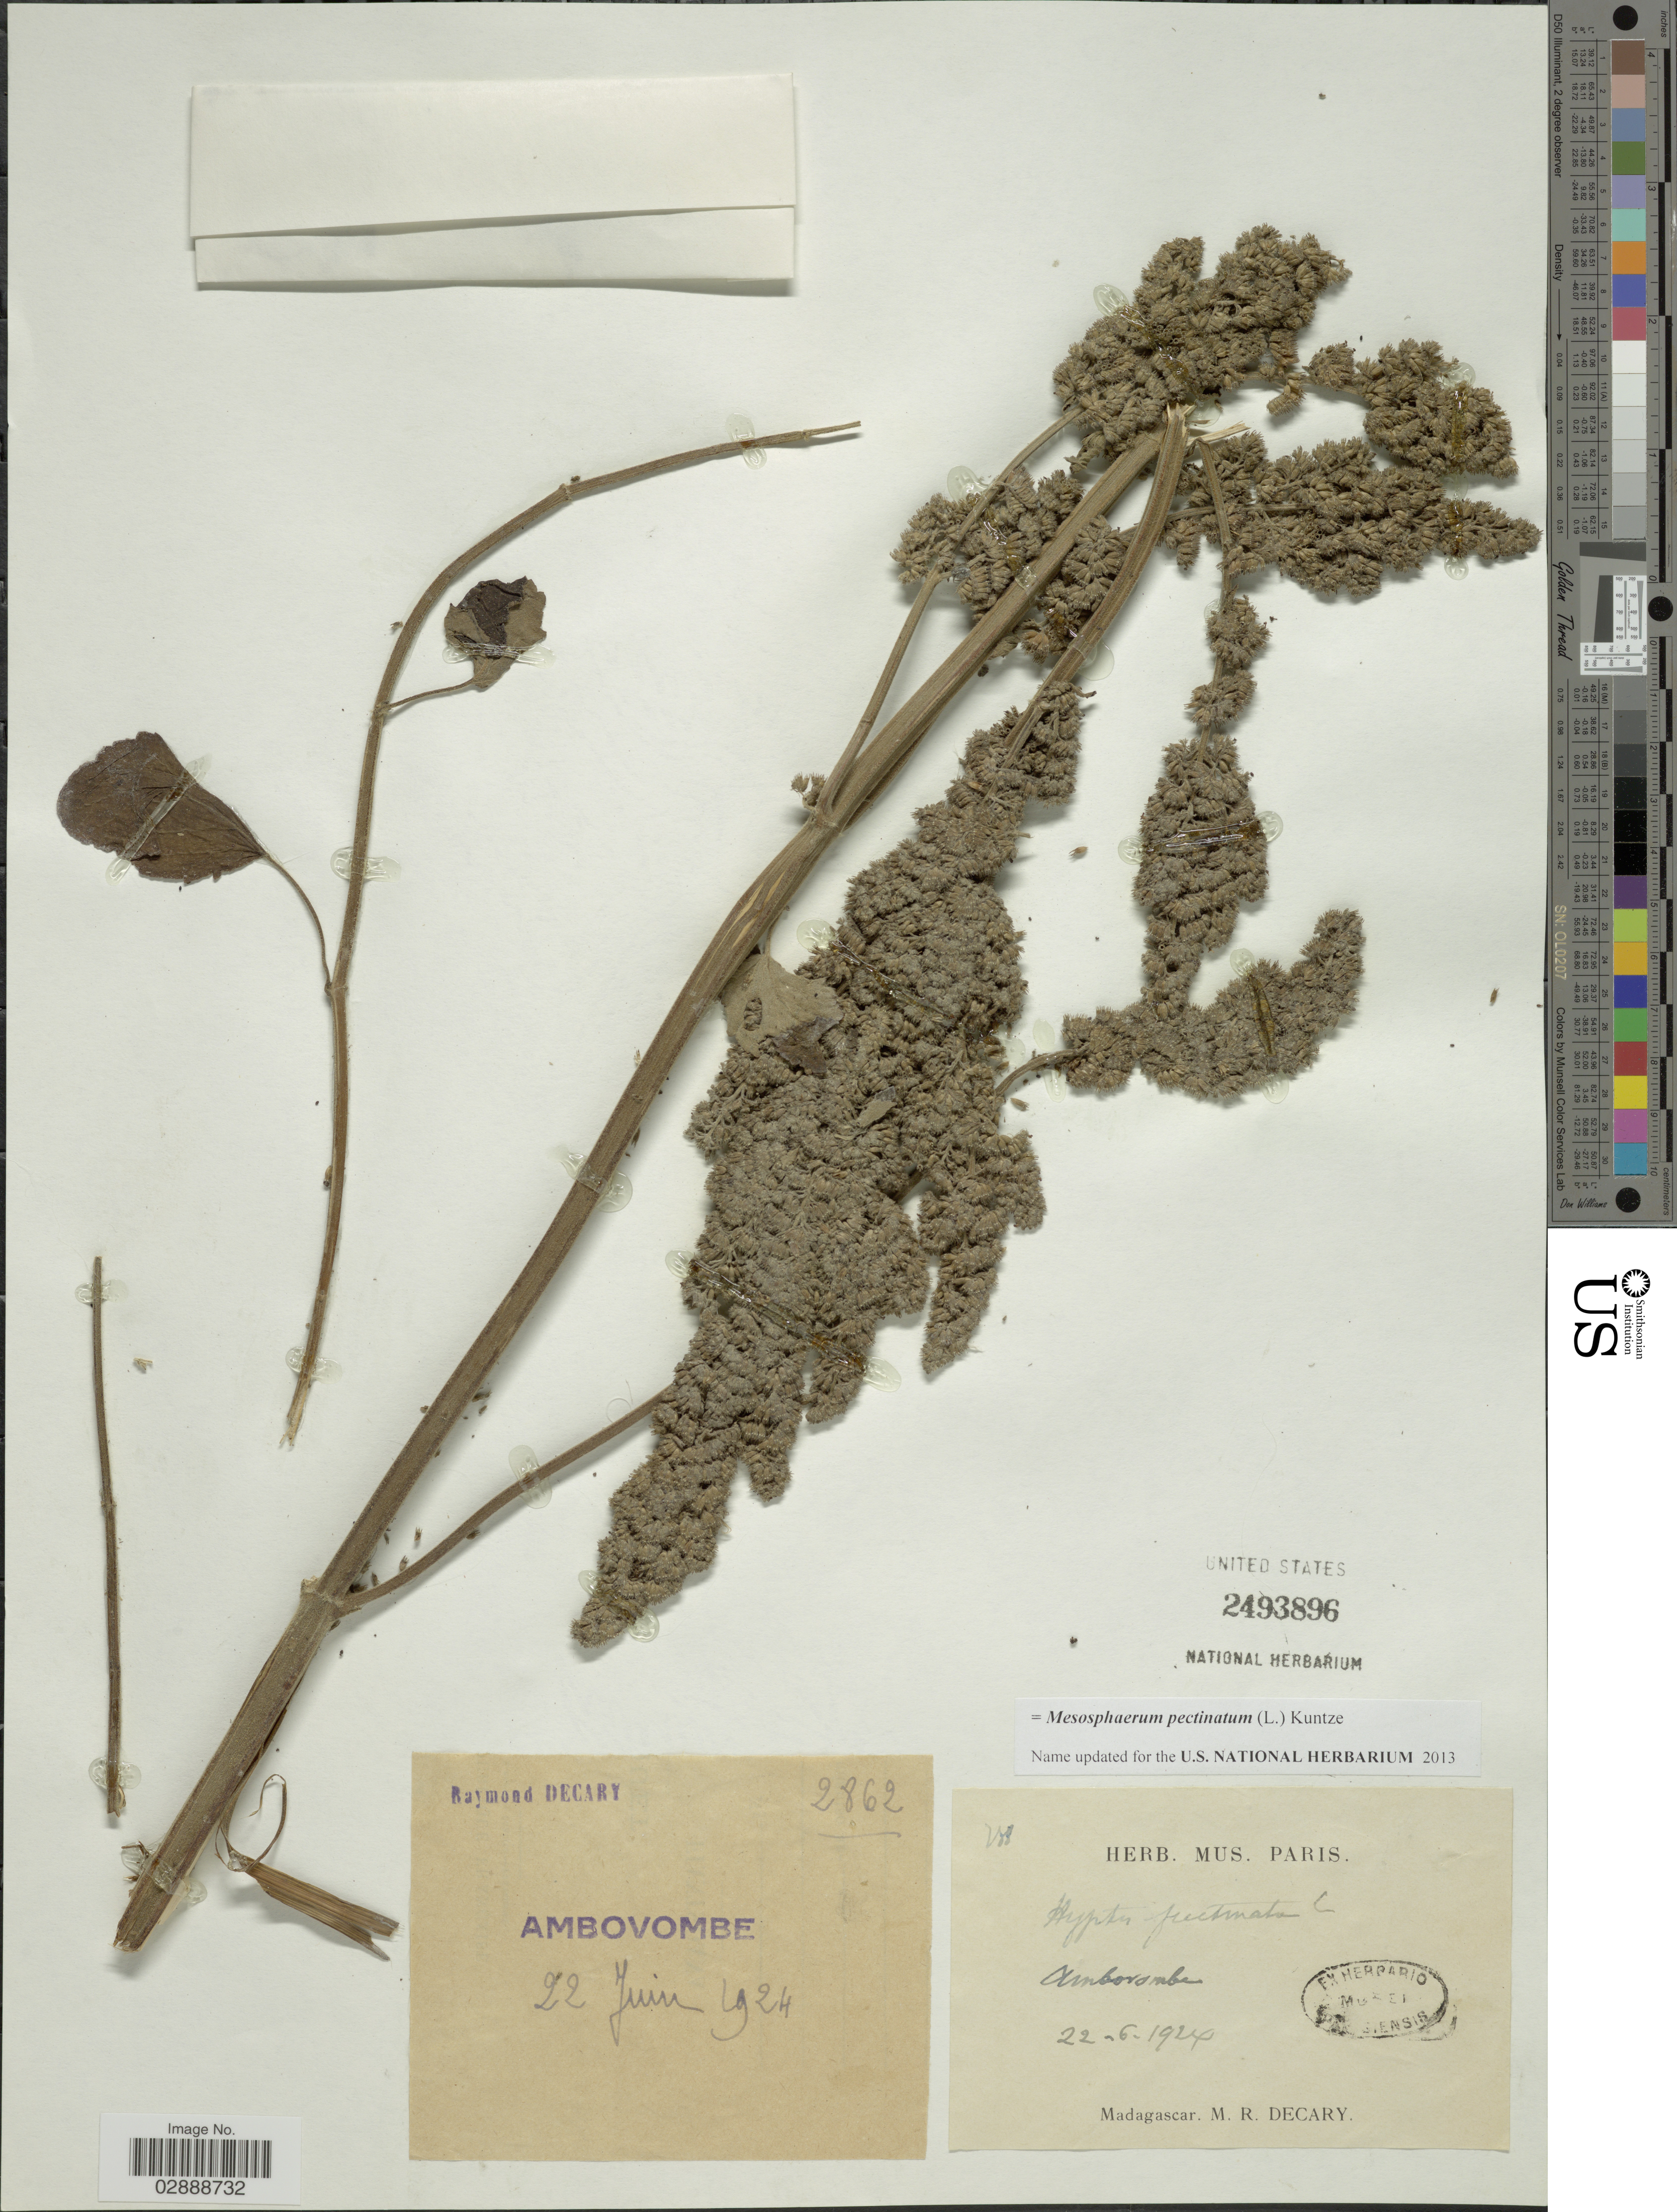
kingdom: Plantae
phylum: Tracheophyta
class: Magnoliopsida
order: Lamiales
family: Lamiaceae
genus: Mesosphaerum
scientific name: Mesosphaerum pectinatum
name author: (L.) Kuntze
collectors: R. Decary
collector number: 2862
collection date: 1924-06-22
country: Madagascar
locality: Ambovombe.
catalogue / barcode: US 2493896